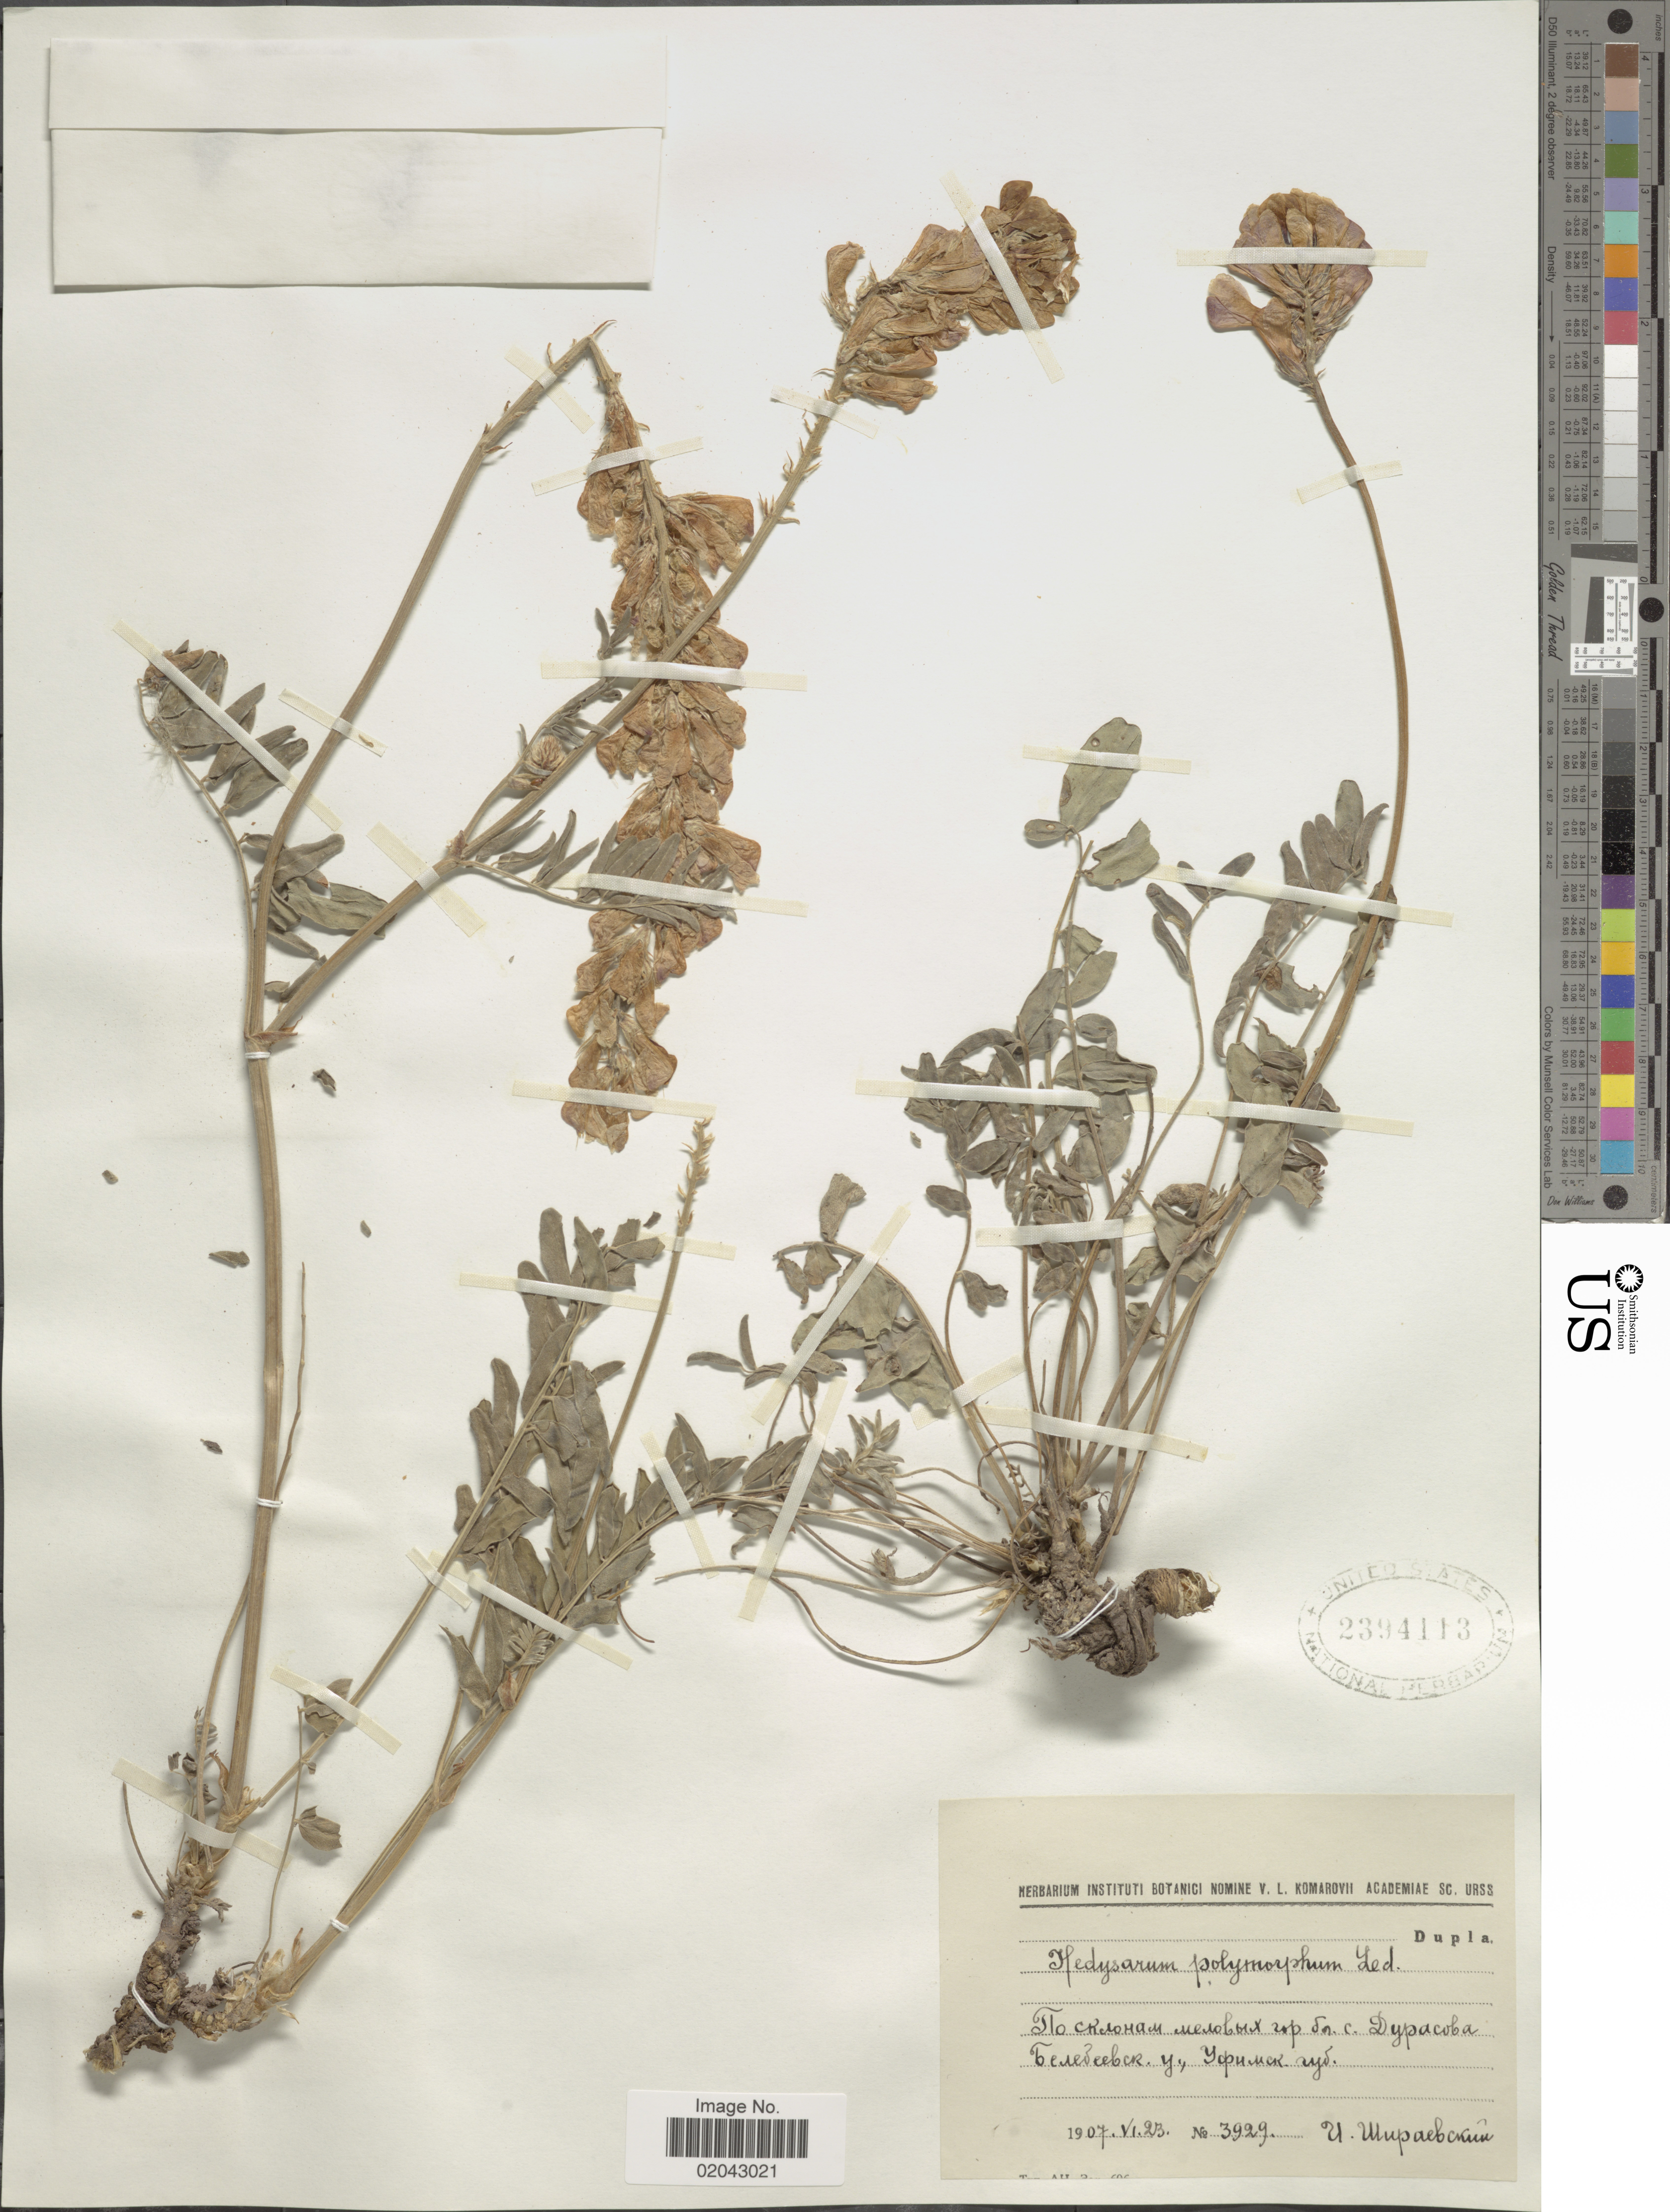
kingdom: Plantae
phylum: Tracheophyta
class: Magnoliopsida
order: Fabales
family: Fabaceae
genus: Hedysarum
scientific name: Hedysarum polymorphum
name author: Ledeb.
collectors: I. Shiraevsky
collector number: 3929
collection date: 1907-06-23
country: Russian Federation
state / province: Bashkortostan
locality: Mountains near Village Durasovo, Bashkortostan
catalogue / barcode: US 2394113